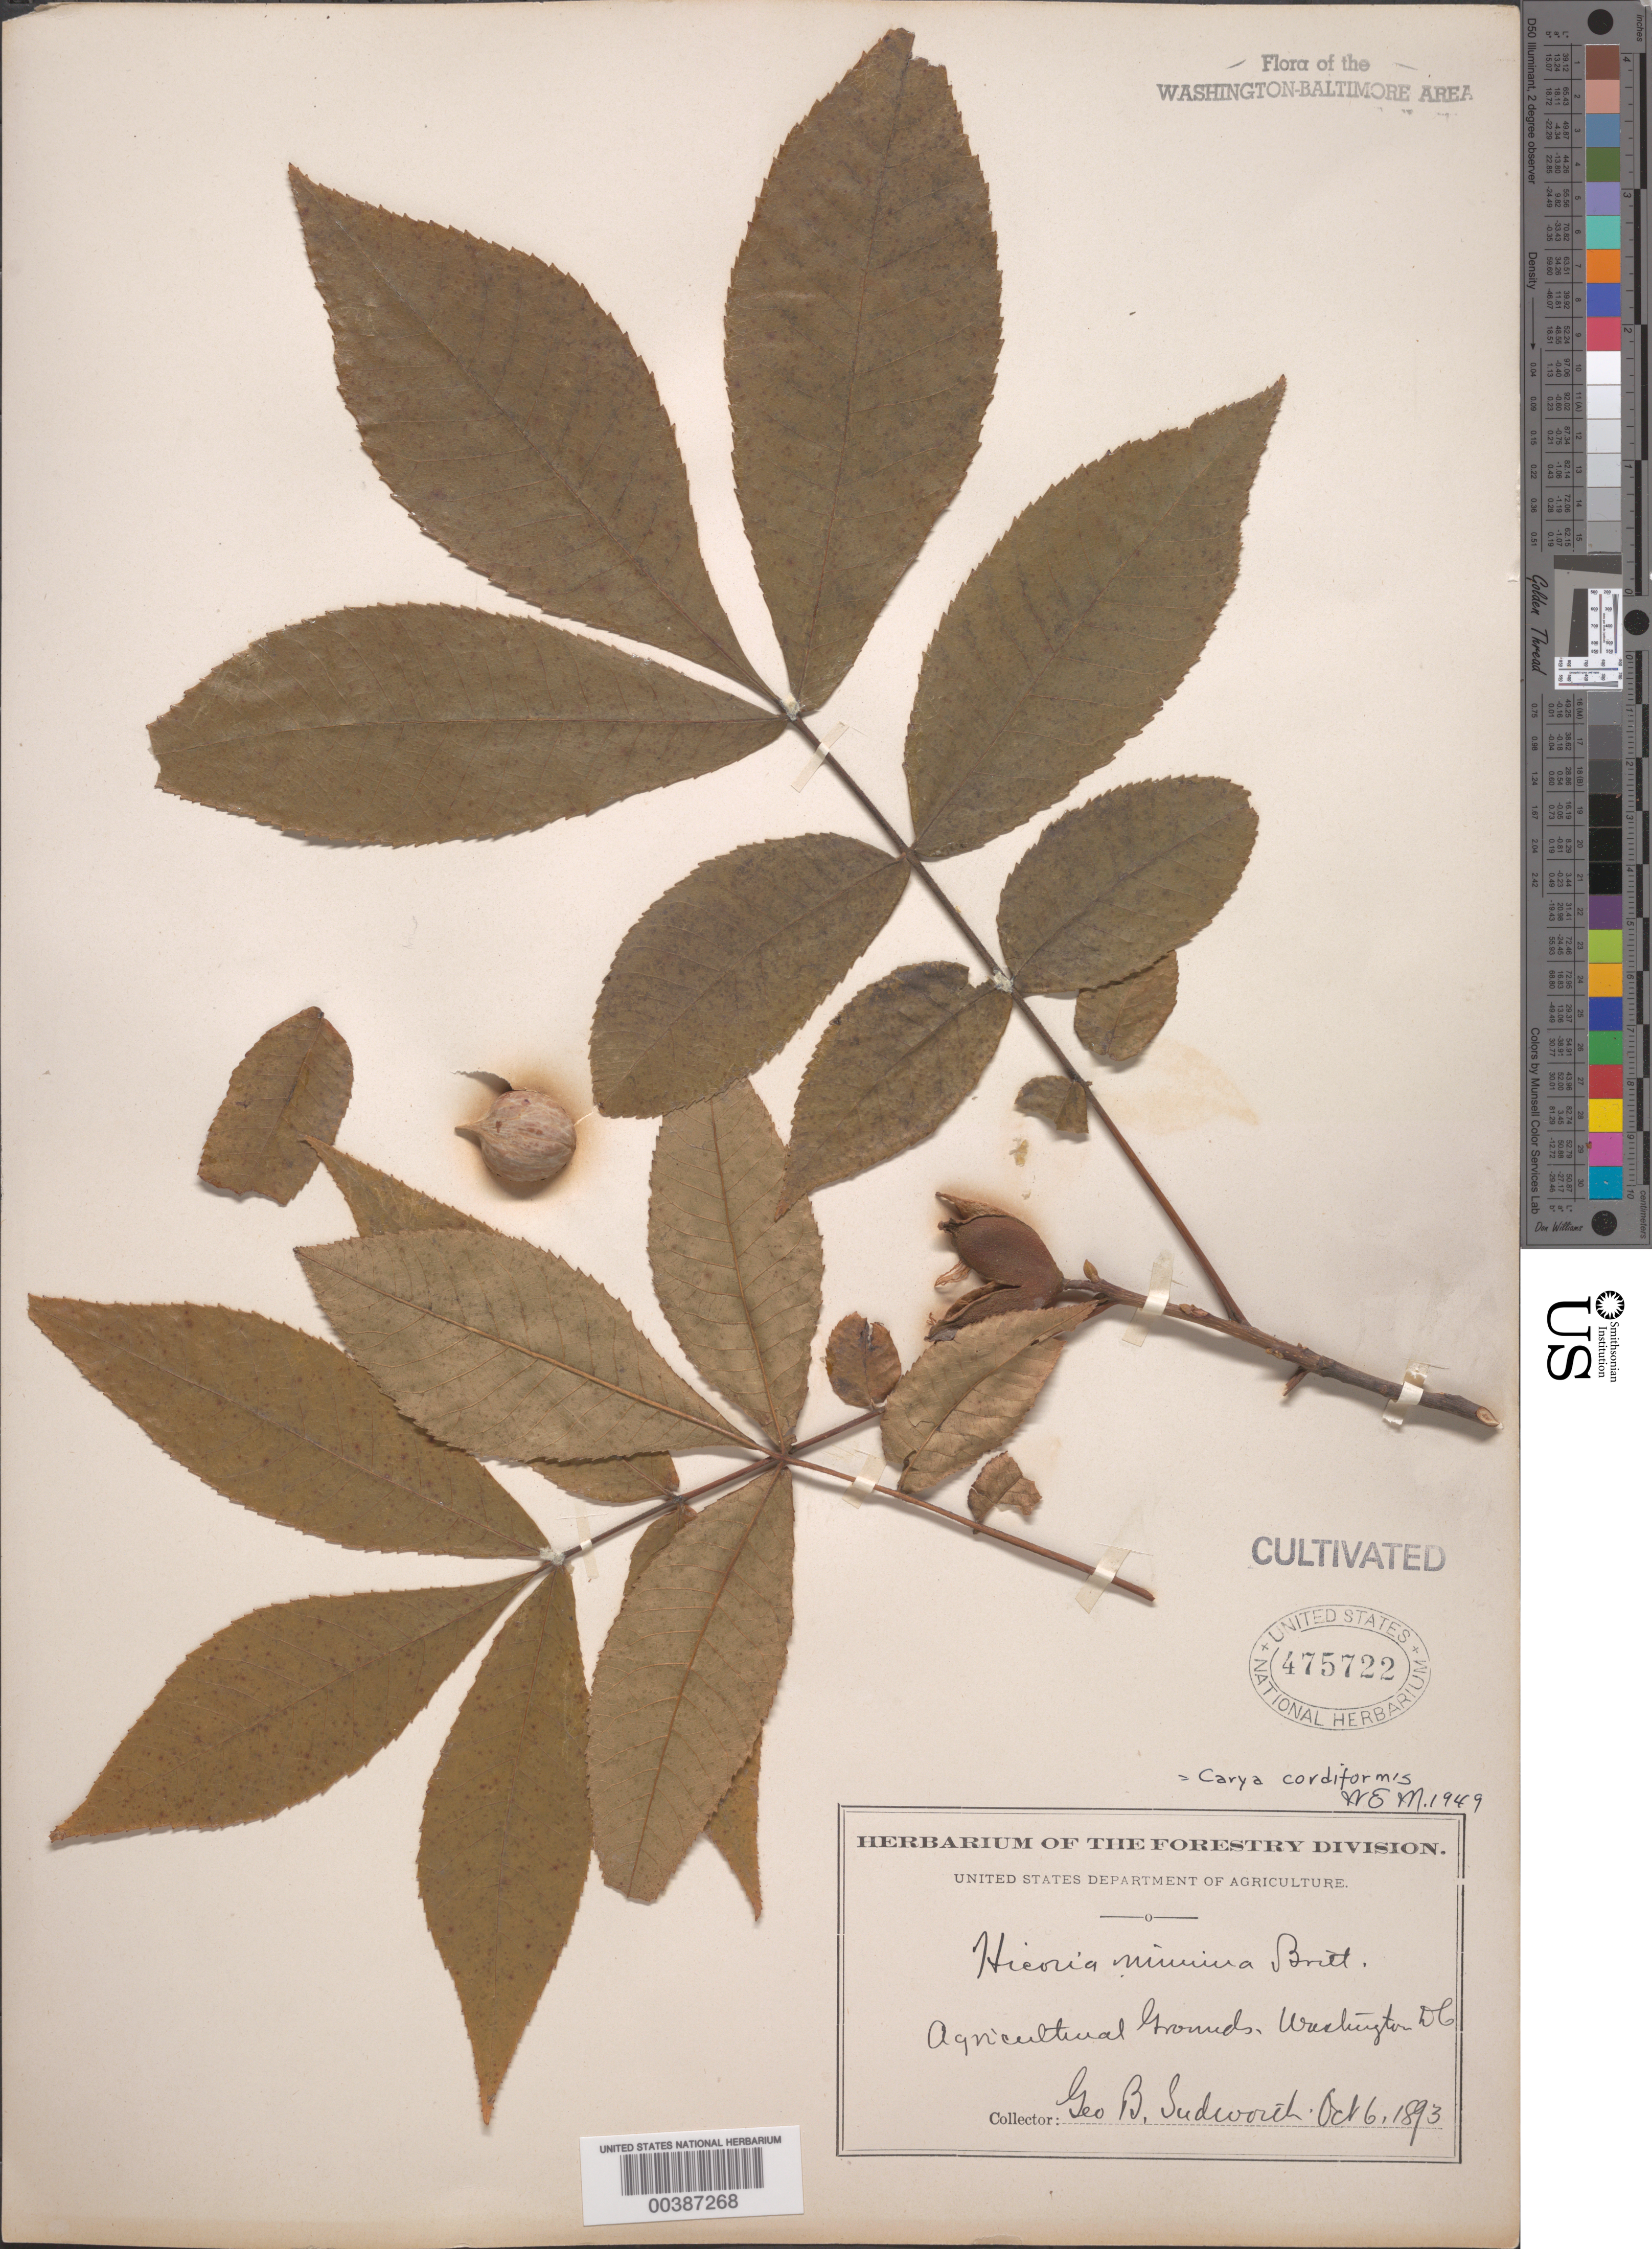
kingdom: Plantae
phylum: Tracheophyta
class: Magnoliopsida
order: Fagales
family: Juglandaceae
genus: Carya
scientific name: Carya cordiformis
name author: (Wangenh.) K. Koch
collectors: G. B. Sudworth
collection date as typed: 06 Oct 1893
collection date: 1893-10-06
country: United States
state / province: District of Columbia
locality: Agricultural grounds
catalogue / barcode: US 475722